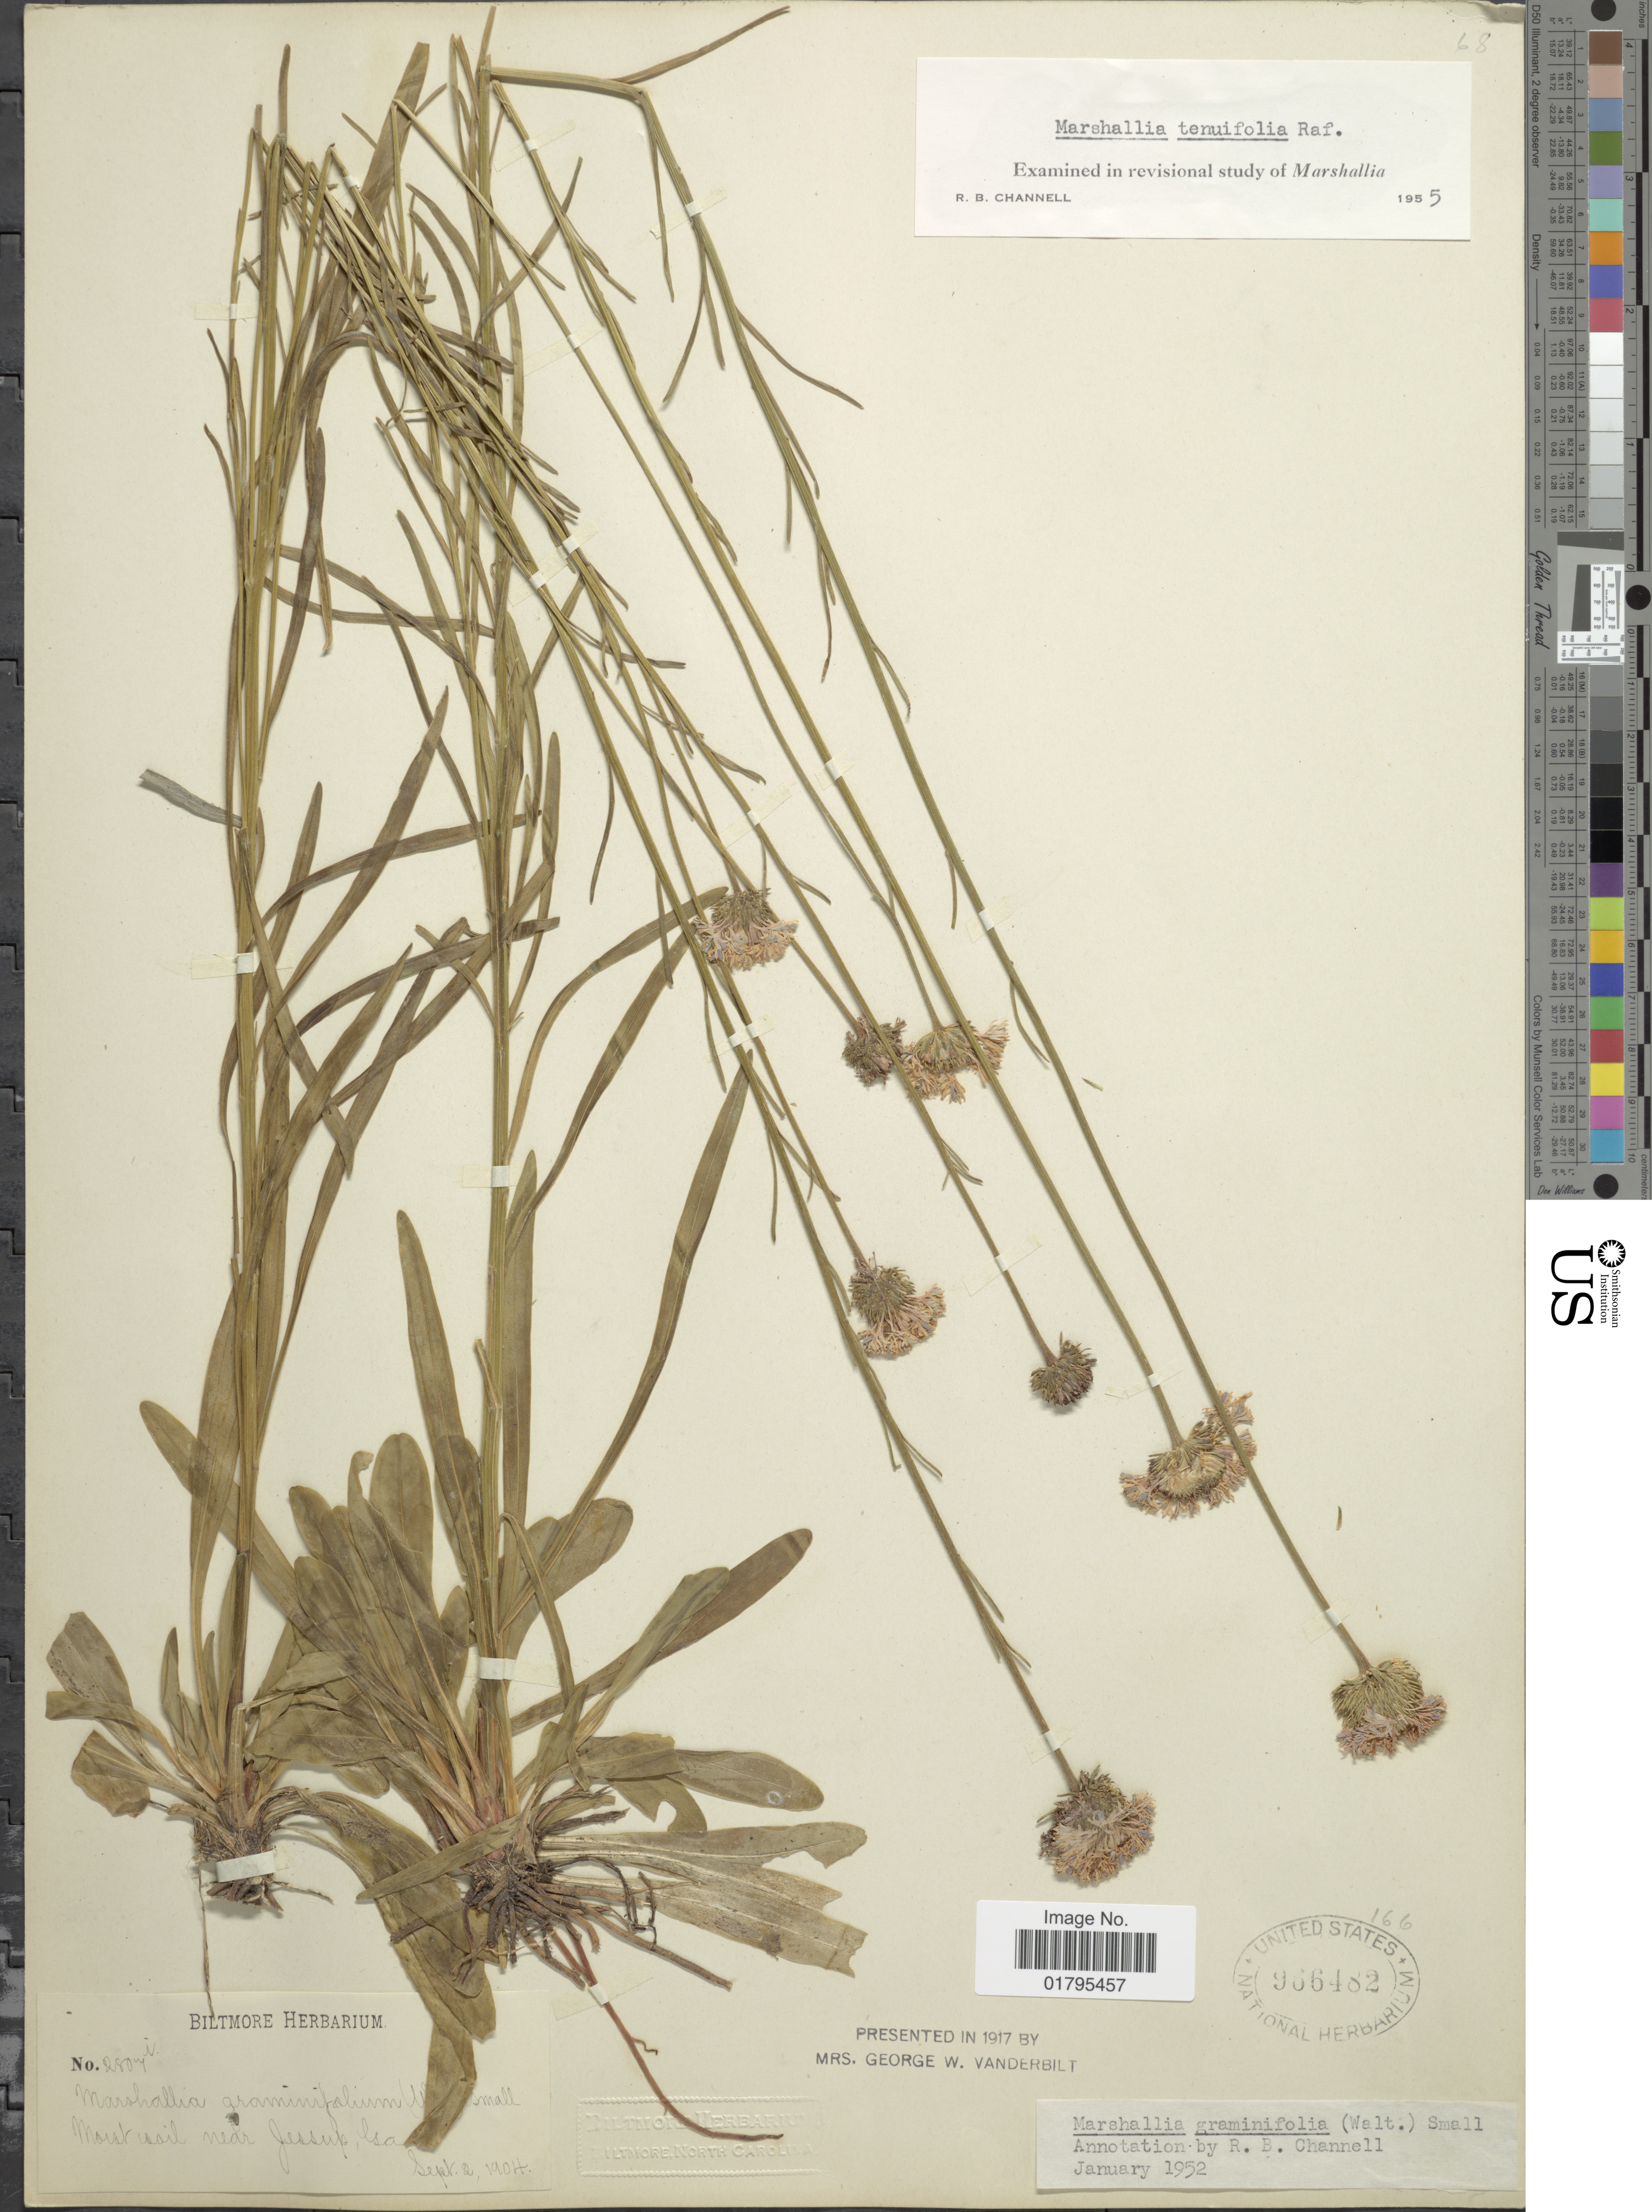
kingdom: Plantae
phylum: Tracheophyta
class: Magnoliopsida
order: Asterales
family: Asteraceae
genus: Marshallia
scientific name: Marshallia tenuifolia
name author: Raf.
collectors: ex herb. Biltmore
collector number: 2804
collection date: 1904-09-02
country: United States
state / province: Georgia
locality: Moist soil near Jessup, Ga.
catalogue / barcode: US 966482